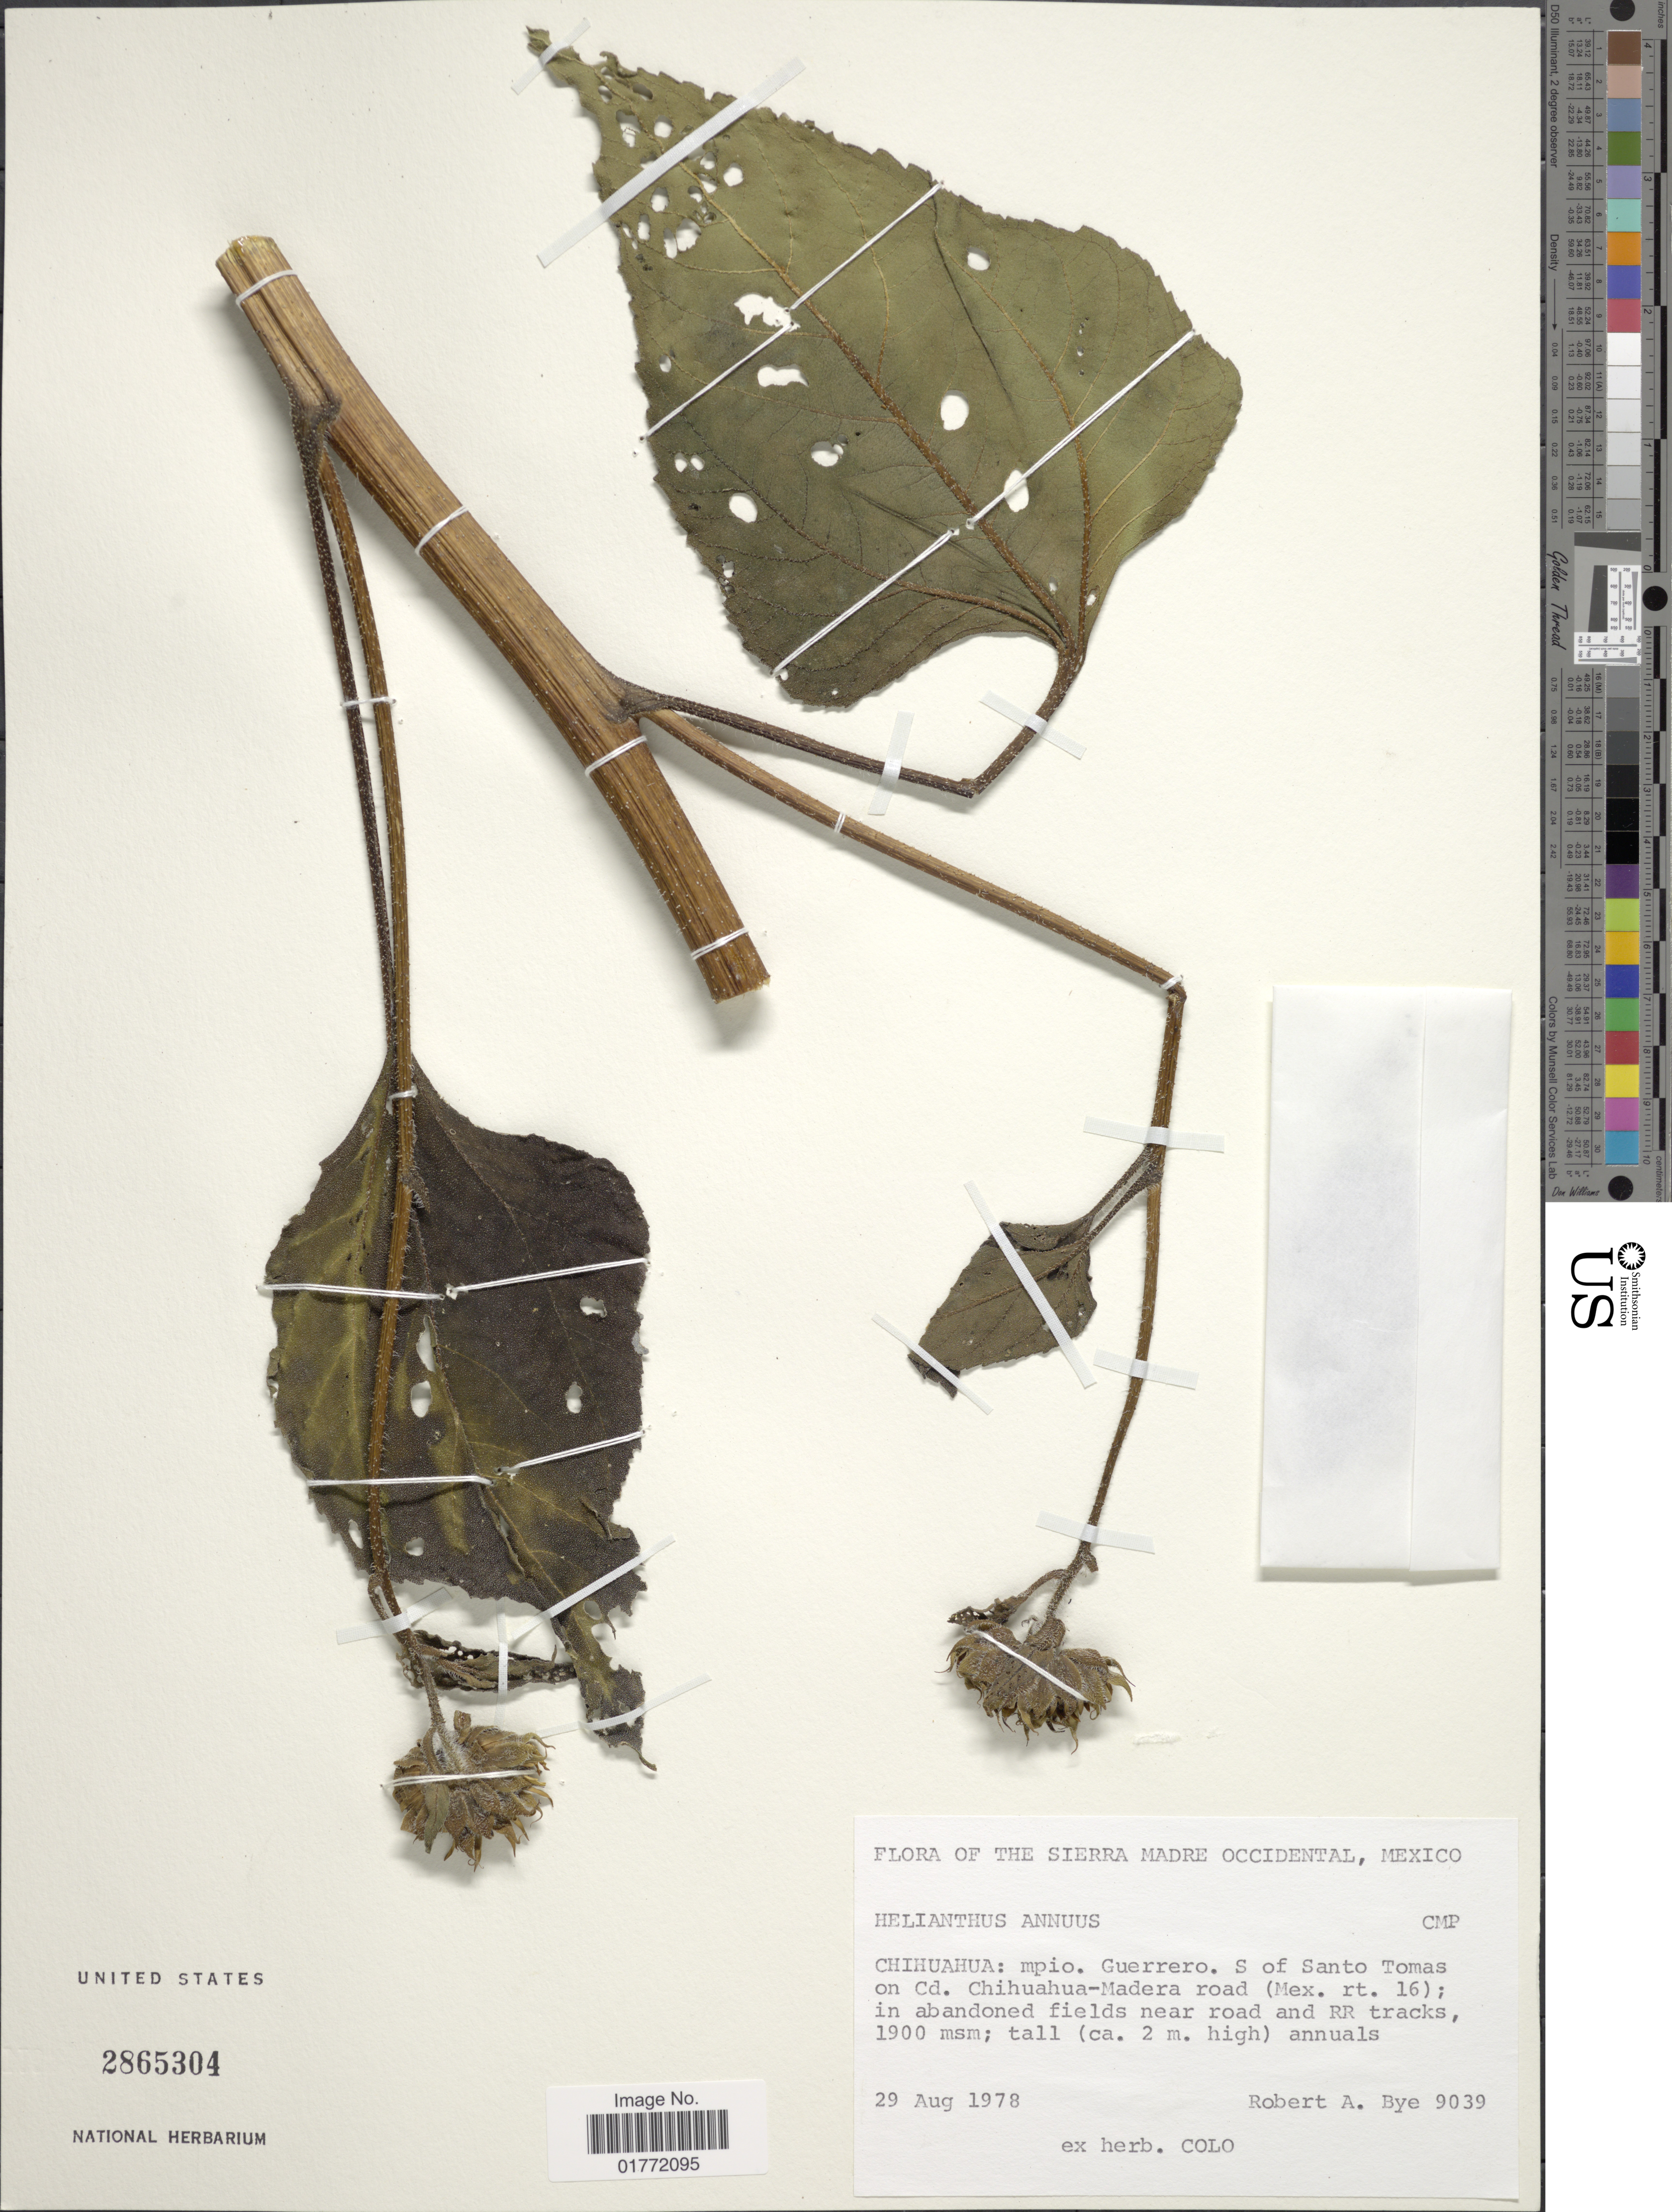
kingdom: Plantae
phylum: Tracheophyta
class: Magnoliopsida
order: Asterales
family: Asteraceae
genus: Helianthus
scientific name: Helianthus annuus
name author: L.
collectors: R. A. Bye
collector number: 9039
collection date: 1978-08-29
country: Mexico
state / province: Chihuahua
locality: Mpio. Guerrero. S of Santo Tomas on Cd. Chihuahua-Madero Road (Mex. rt. 16)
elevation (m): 1900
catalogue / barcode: US 2865304